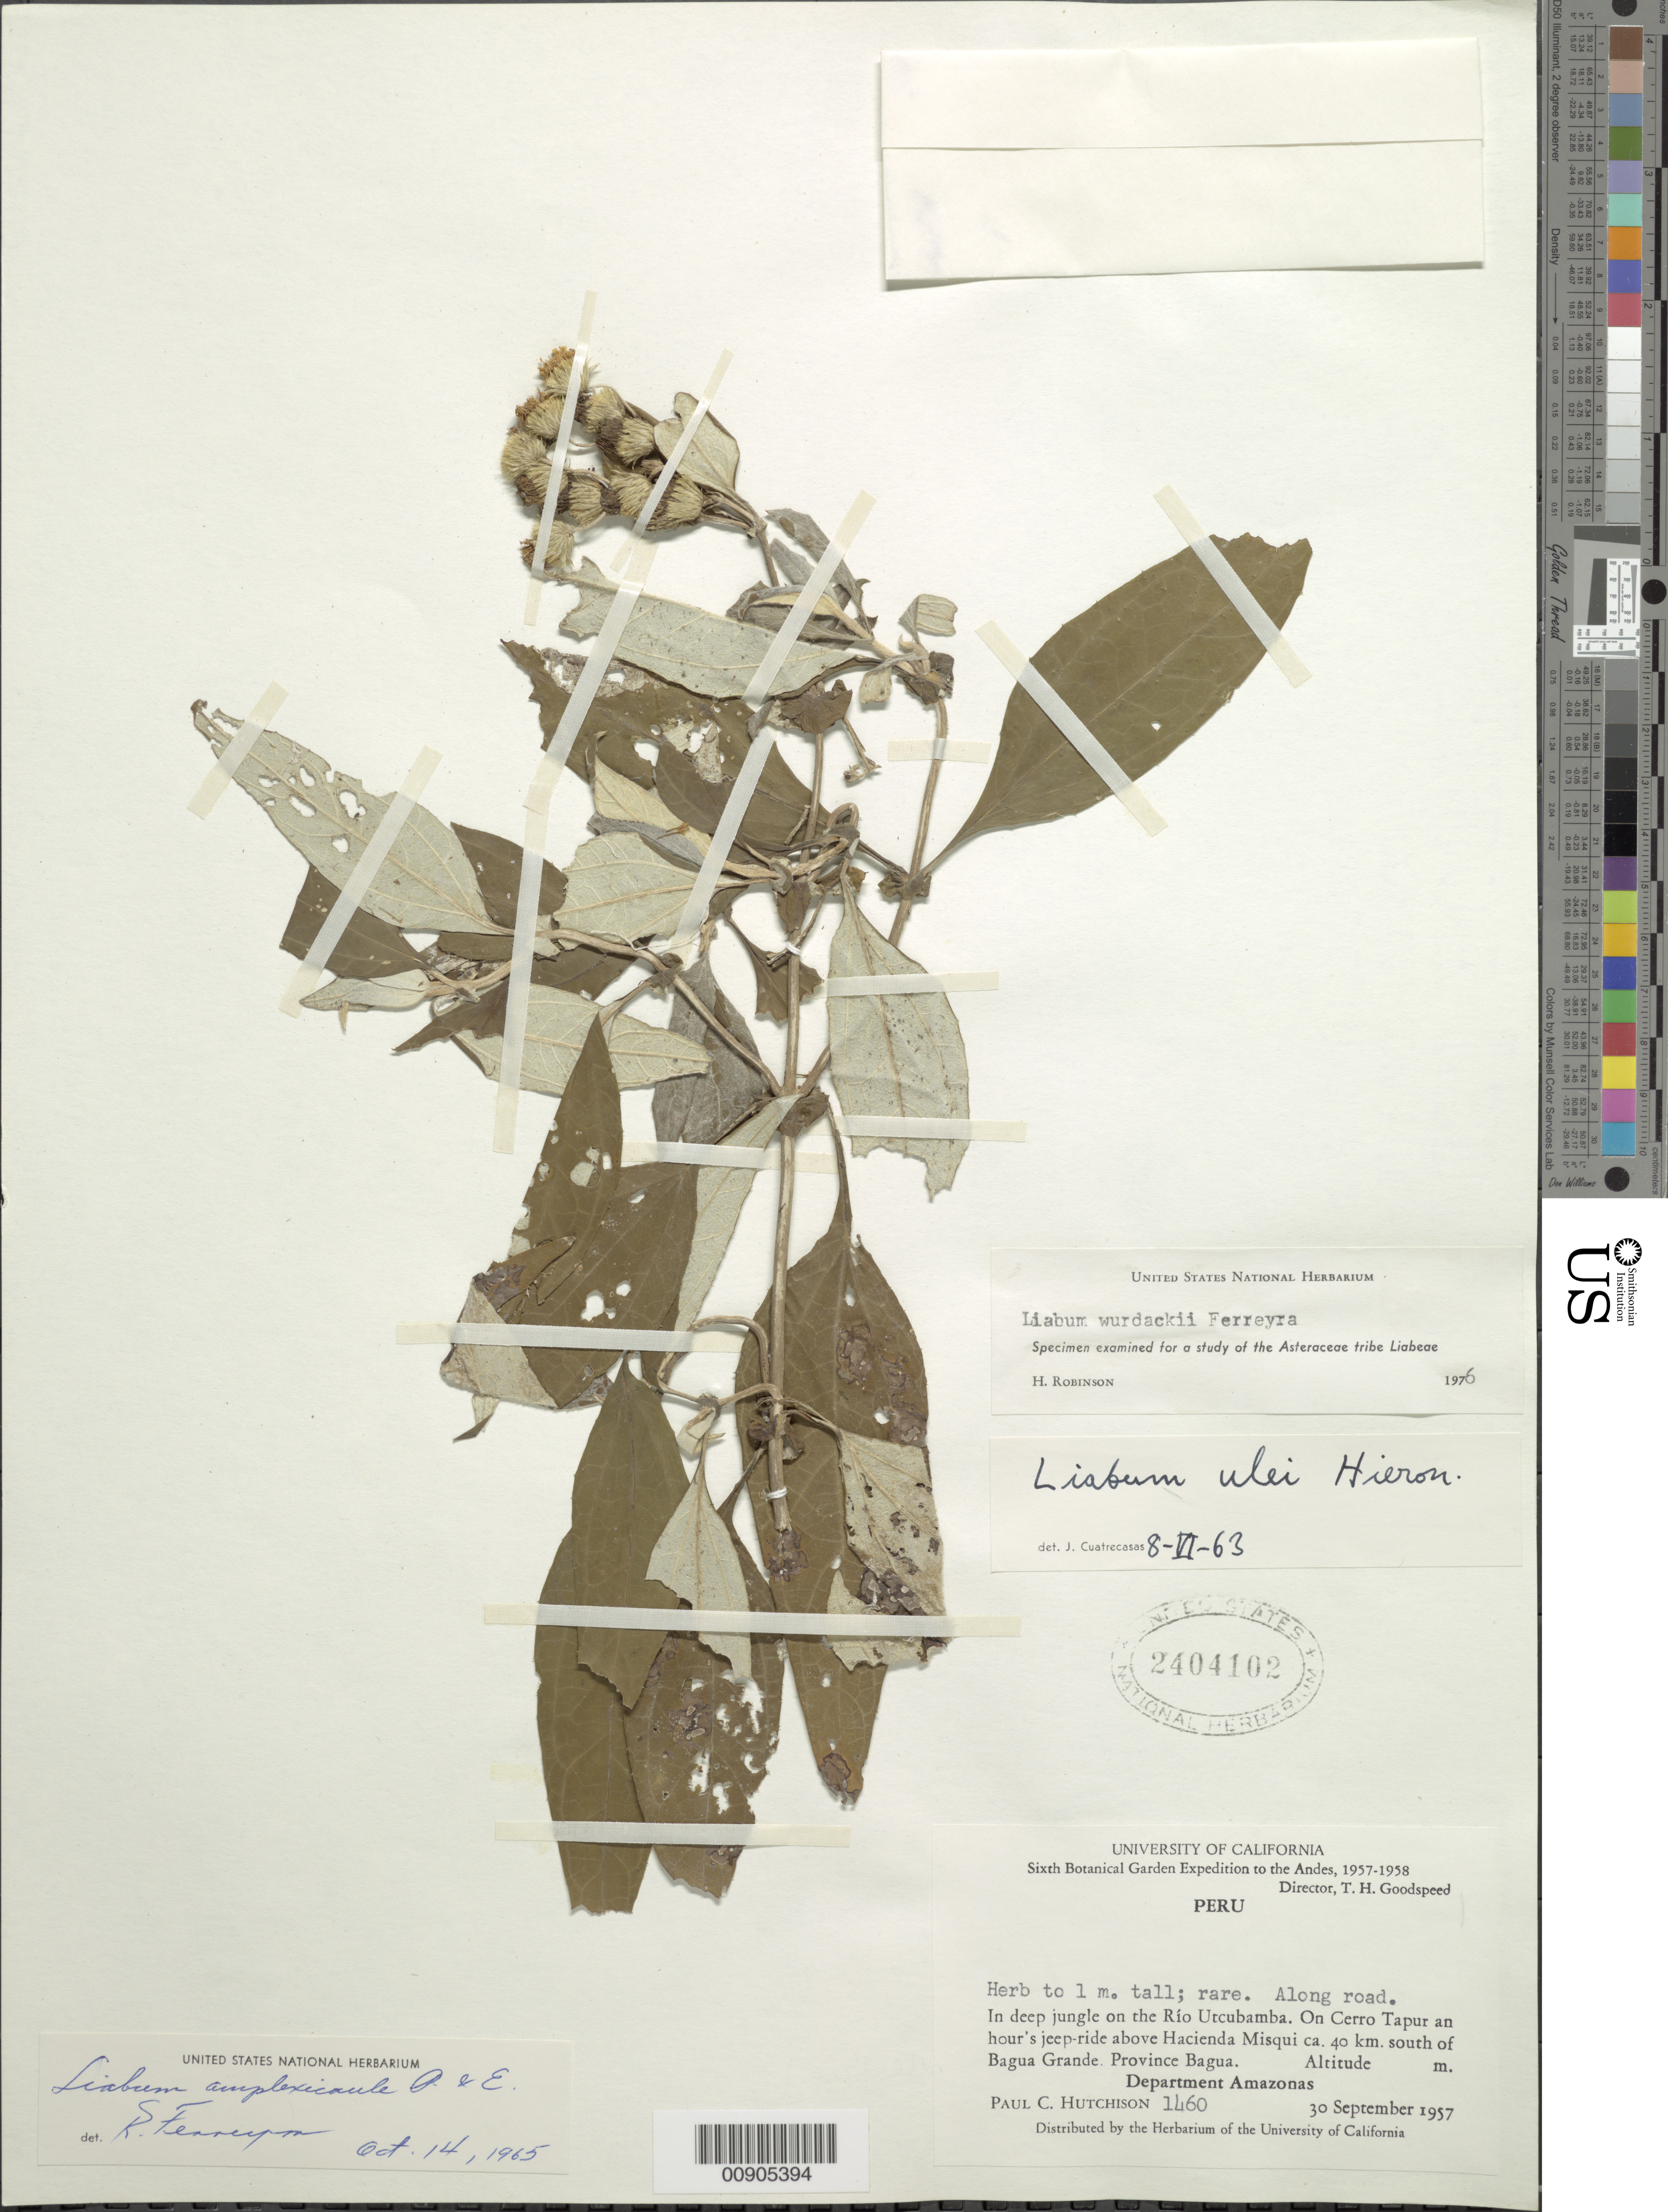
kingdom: Plantae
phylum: Tracheophyta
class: Magnoliopsida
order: Asterales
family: Asteraceae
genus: Liabum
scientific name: Liabum wurdackii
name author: Ferreyra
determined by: Robinson, Harold E., (US)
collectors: P. C. Hutchison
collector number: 1460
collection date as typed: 30 September 1957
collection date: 1957-09-30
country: Peru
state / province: Amazonas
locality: Prov. Bagua, Cerro Tapur, above hacienda Misqui, ca. 40 km S of Bagua Grande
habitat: Along road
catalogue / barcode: US 2404102